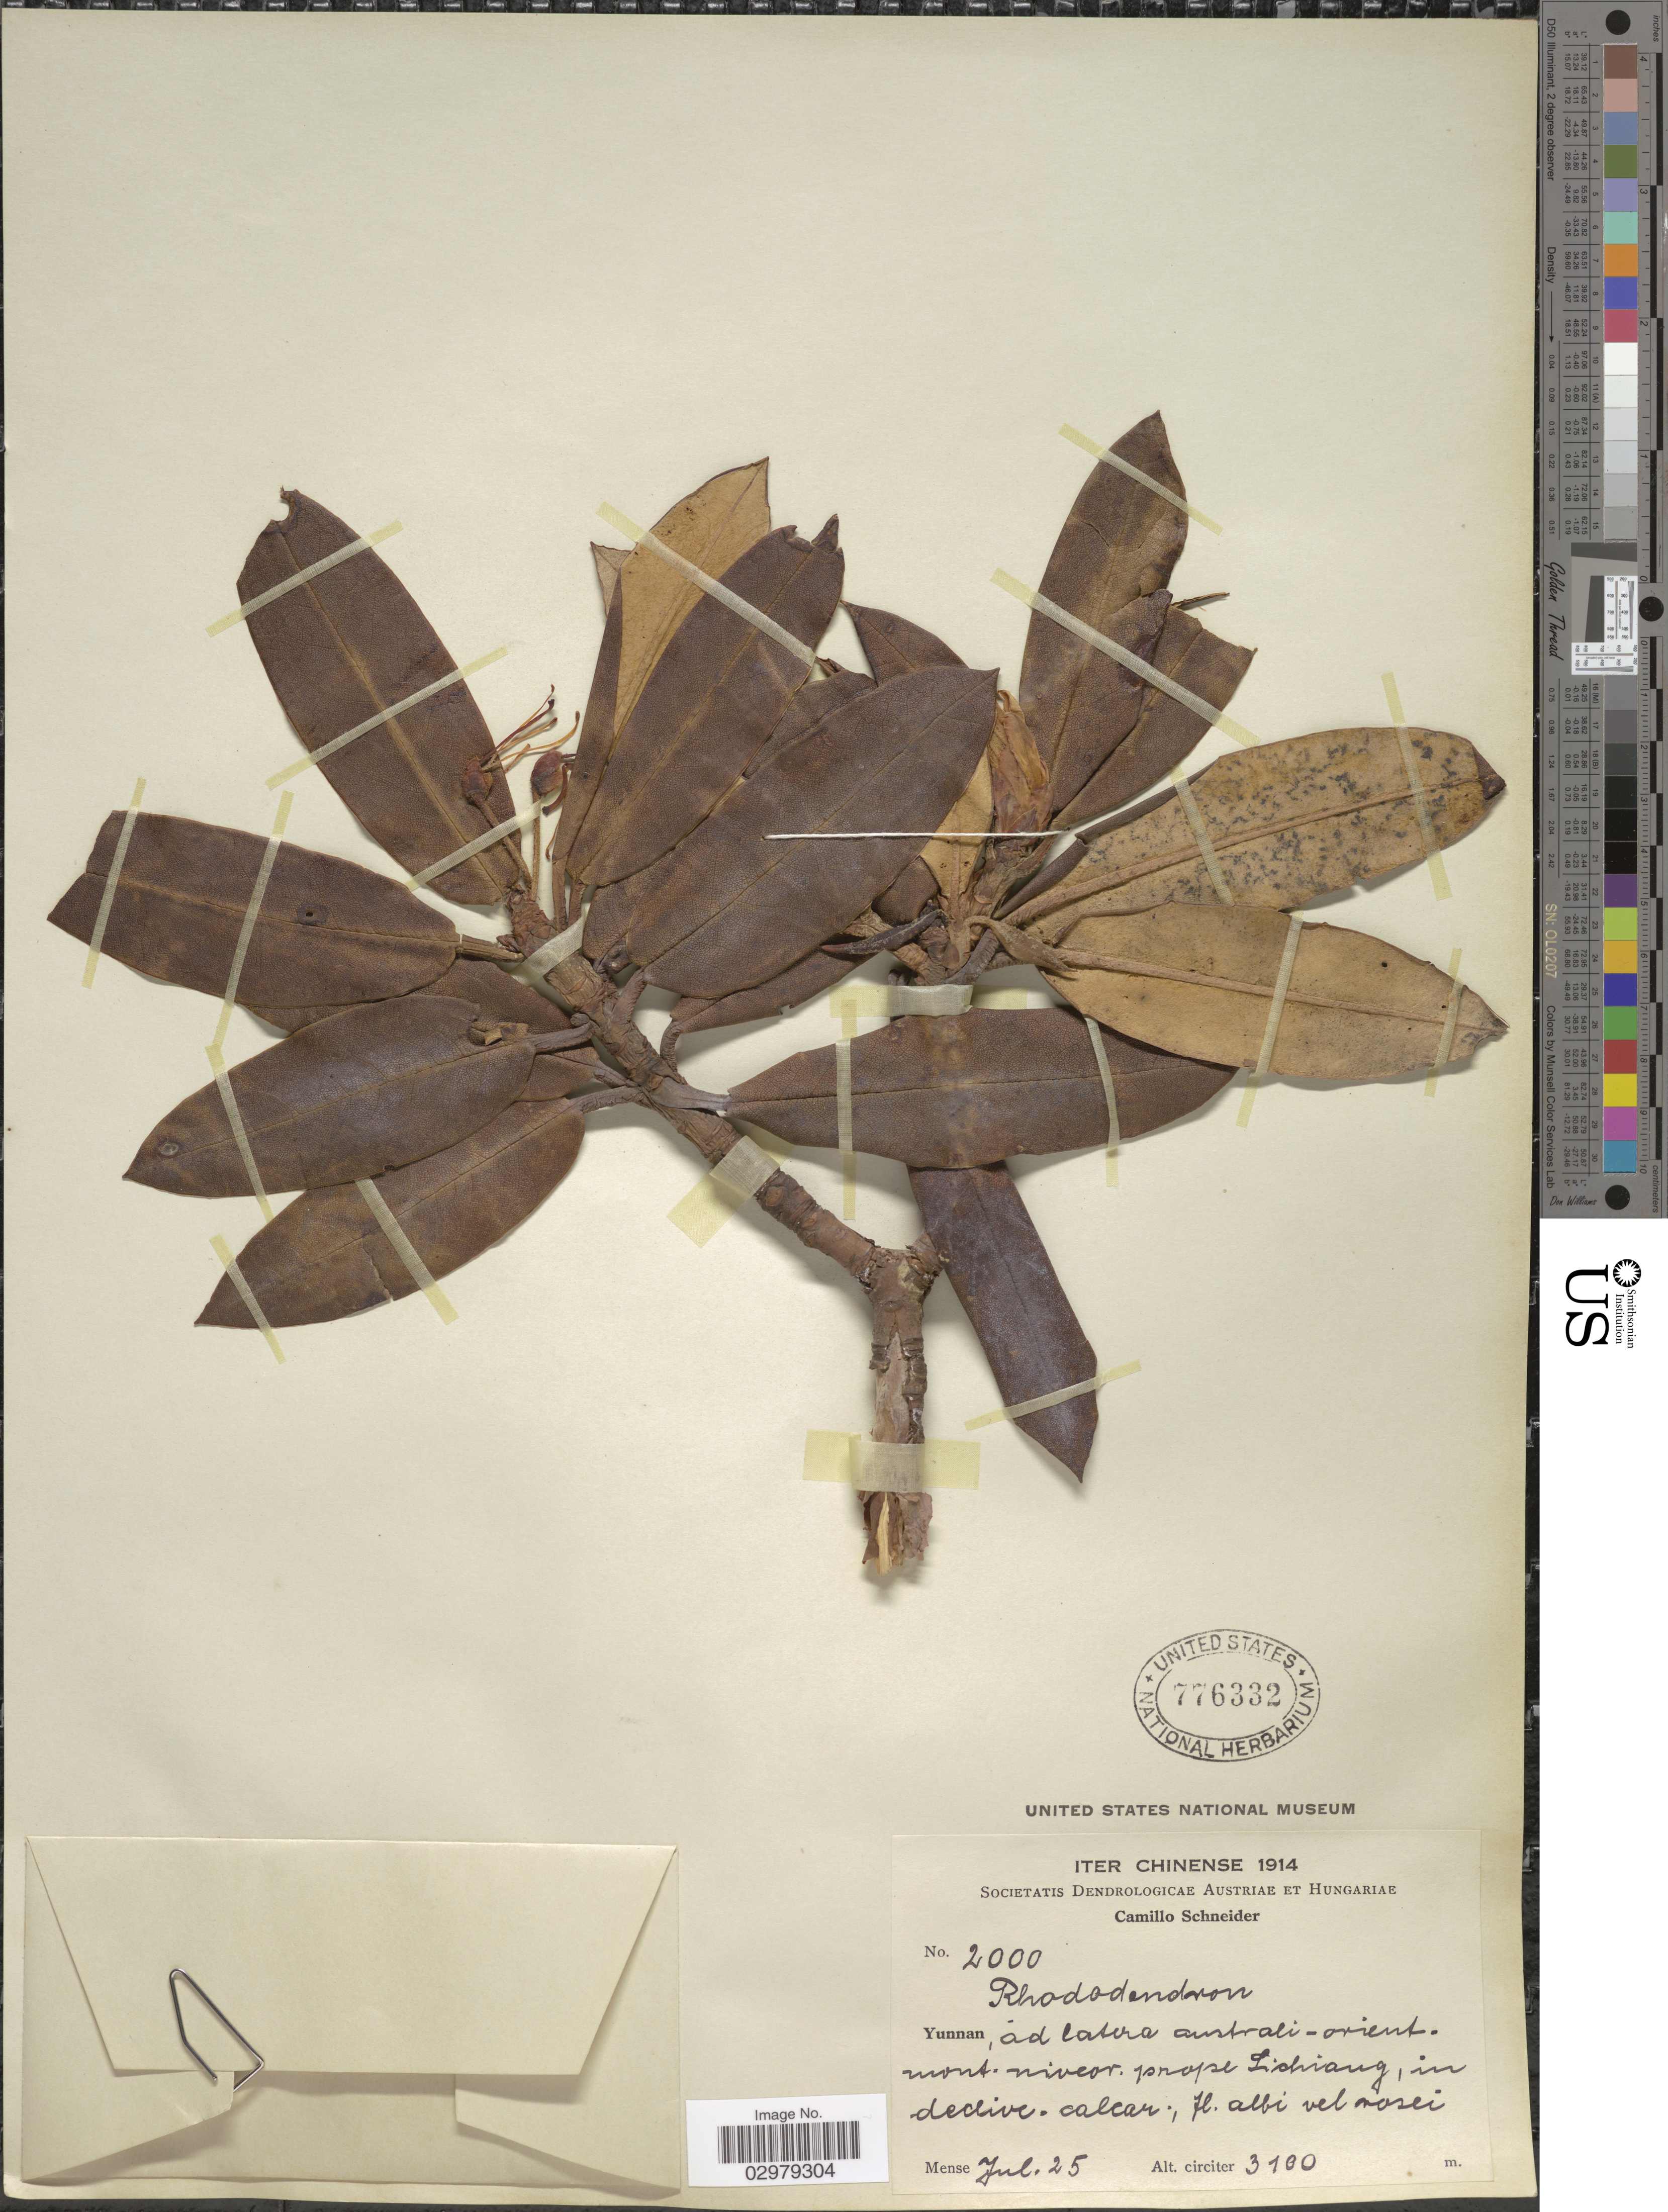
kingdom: Plantae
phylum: Tracheophyta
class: Magnoliopsida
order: Ericales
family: Ericaceae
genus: Rhododendron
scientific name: Rhododendron sp.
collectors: C. K. Schneider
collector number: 2000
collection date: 1914-07-25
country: China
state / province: Yunnan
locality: Ad latera australi-orient-mont-niveor. prope Lichiang, in declive-calcar.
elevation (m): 3100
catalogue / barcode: US 776332